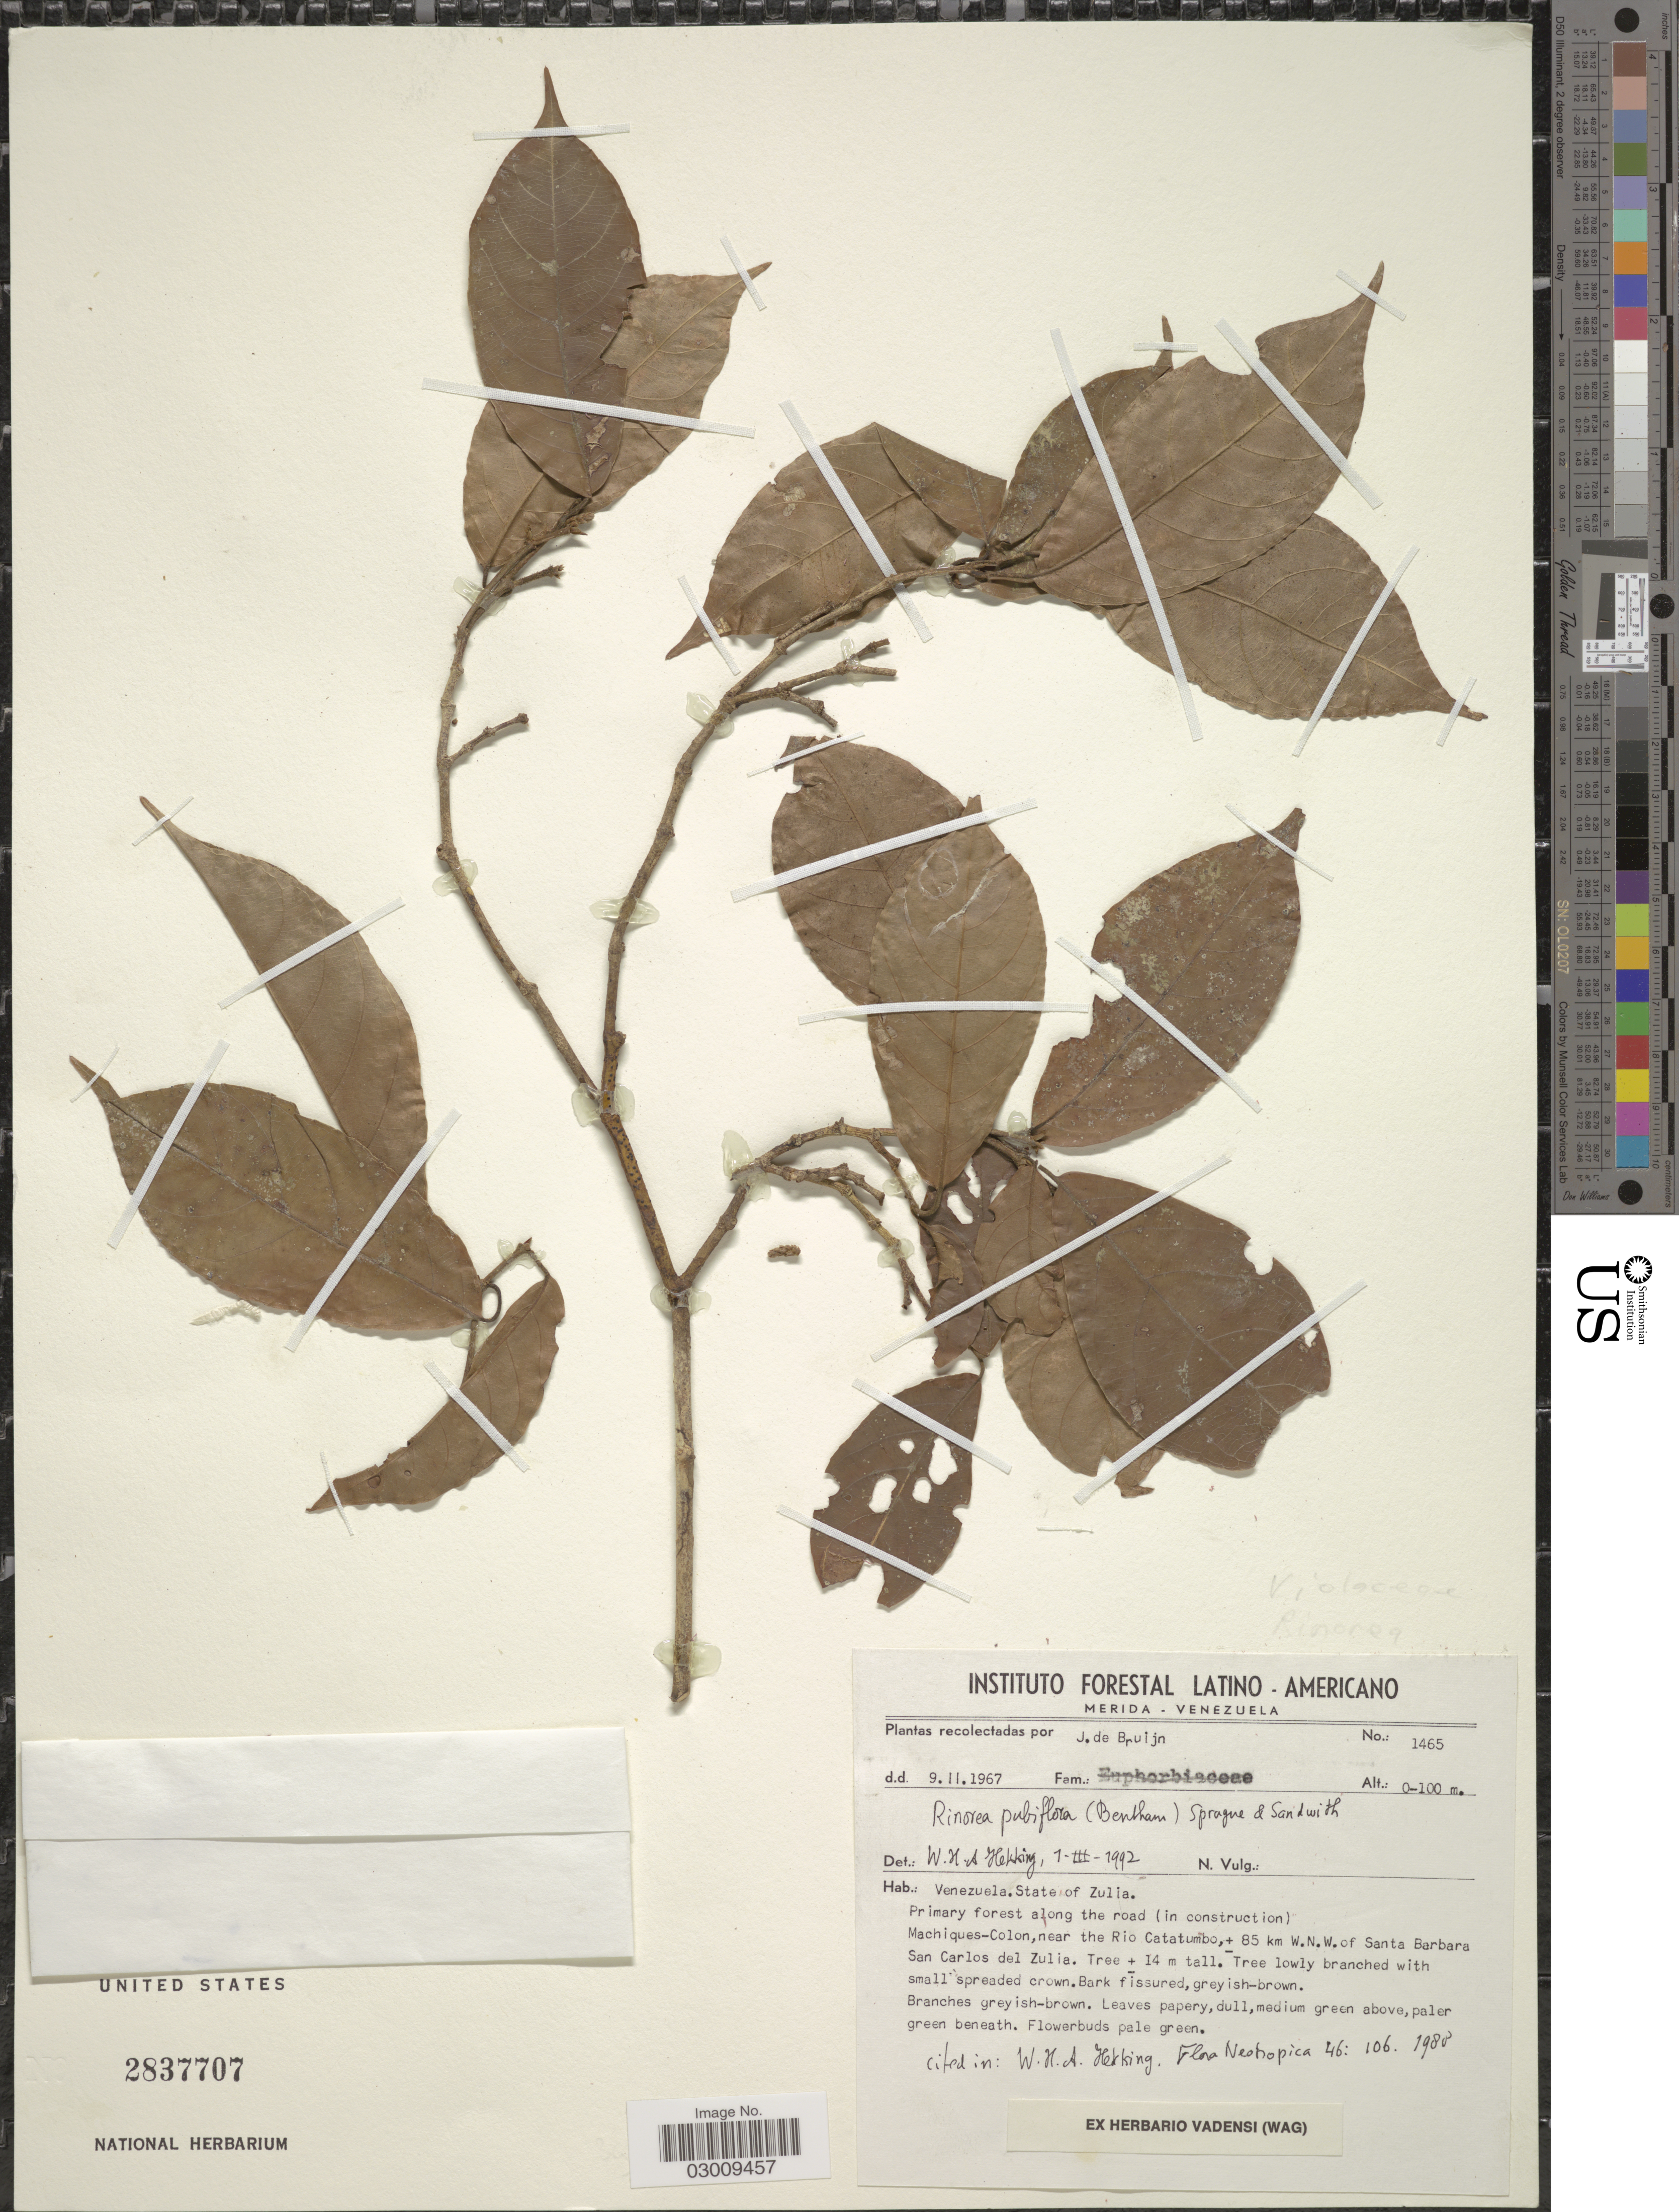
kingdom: Plantae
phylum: Tracheophyta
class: Magnoliopsida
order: Malpighiales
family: Violaceae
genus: Rinorea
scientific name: Rinorea brevipes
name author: (Benth.) S.F. Blake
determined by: Hoyos-Gomez, S. E.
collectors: J. Bruijn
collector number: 1465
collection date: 1967-02-09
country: Venezuela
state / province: Zulia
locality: State of Zulia. Primary forest along the road (in construction) Machiques-Colon, near the Rio Catatumbo, ± 85 km W.N.W. of Santa Barbara San Carlos del Zulia.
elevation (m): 0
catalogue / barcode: US 2837707